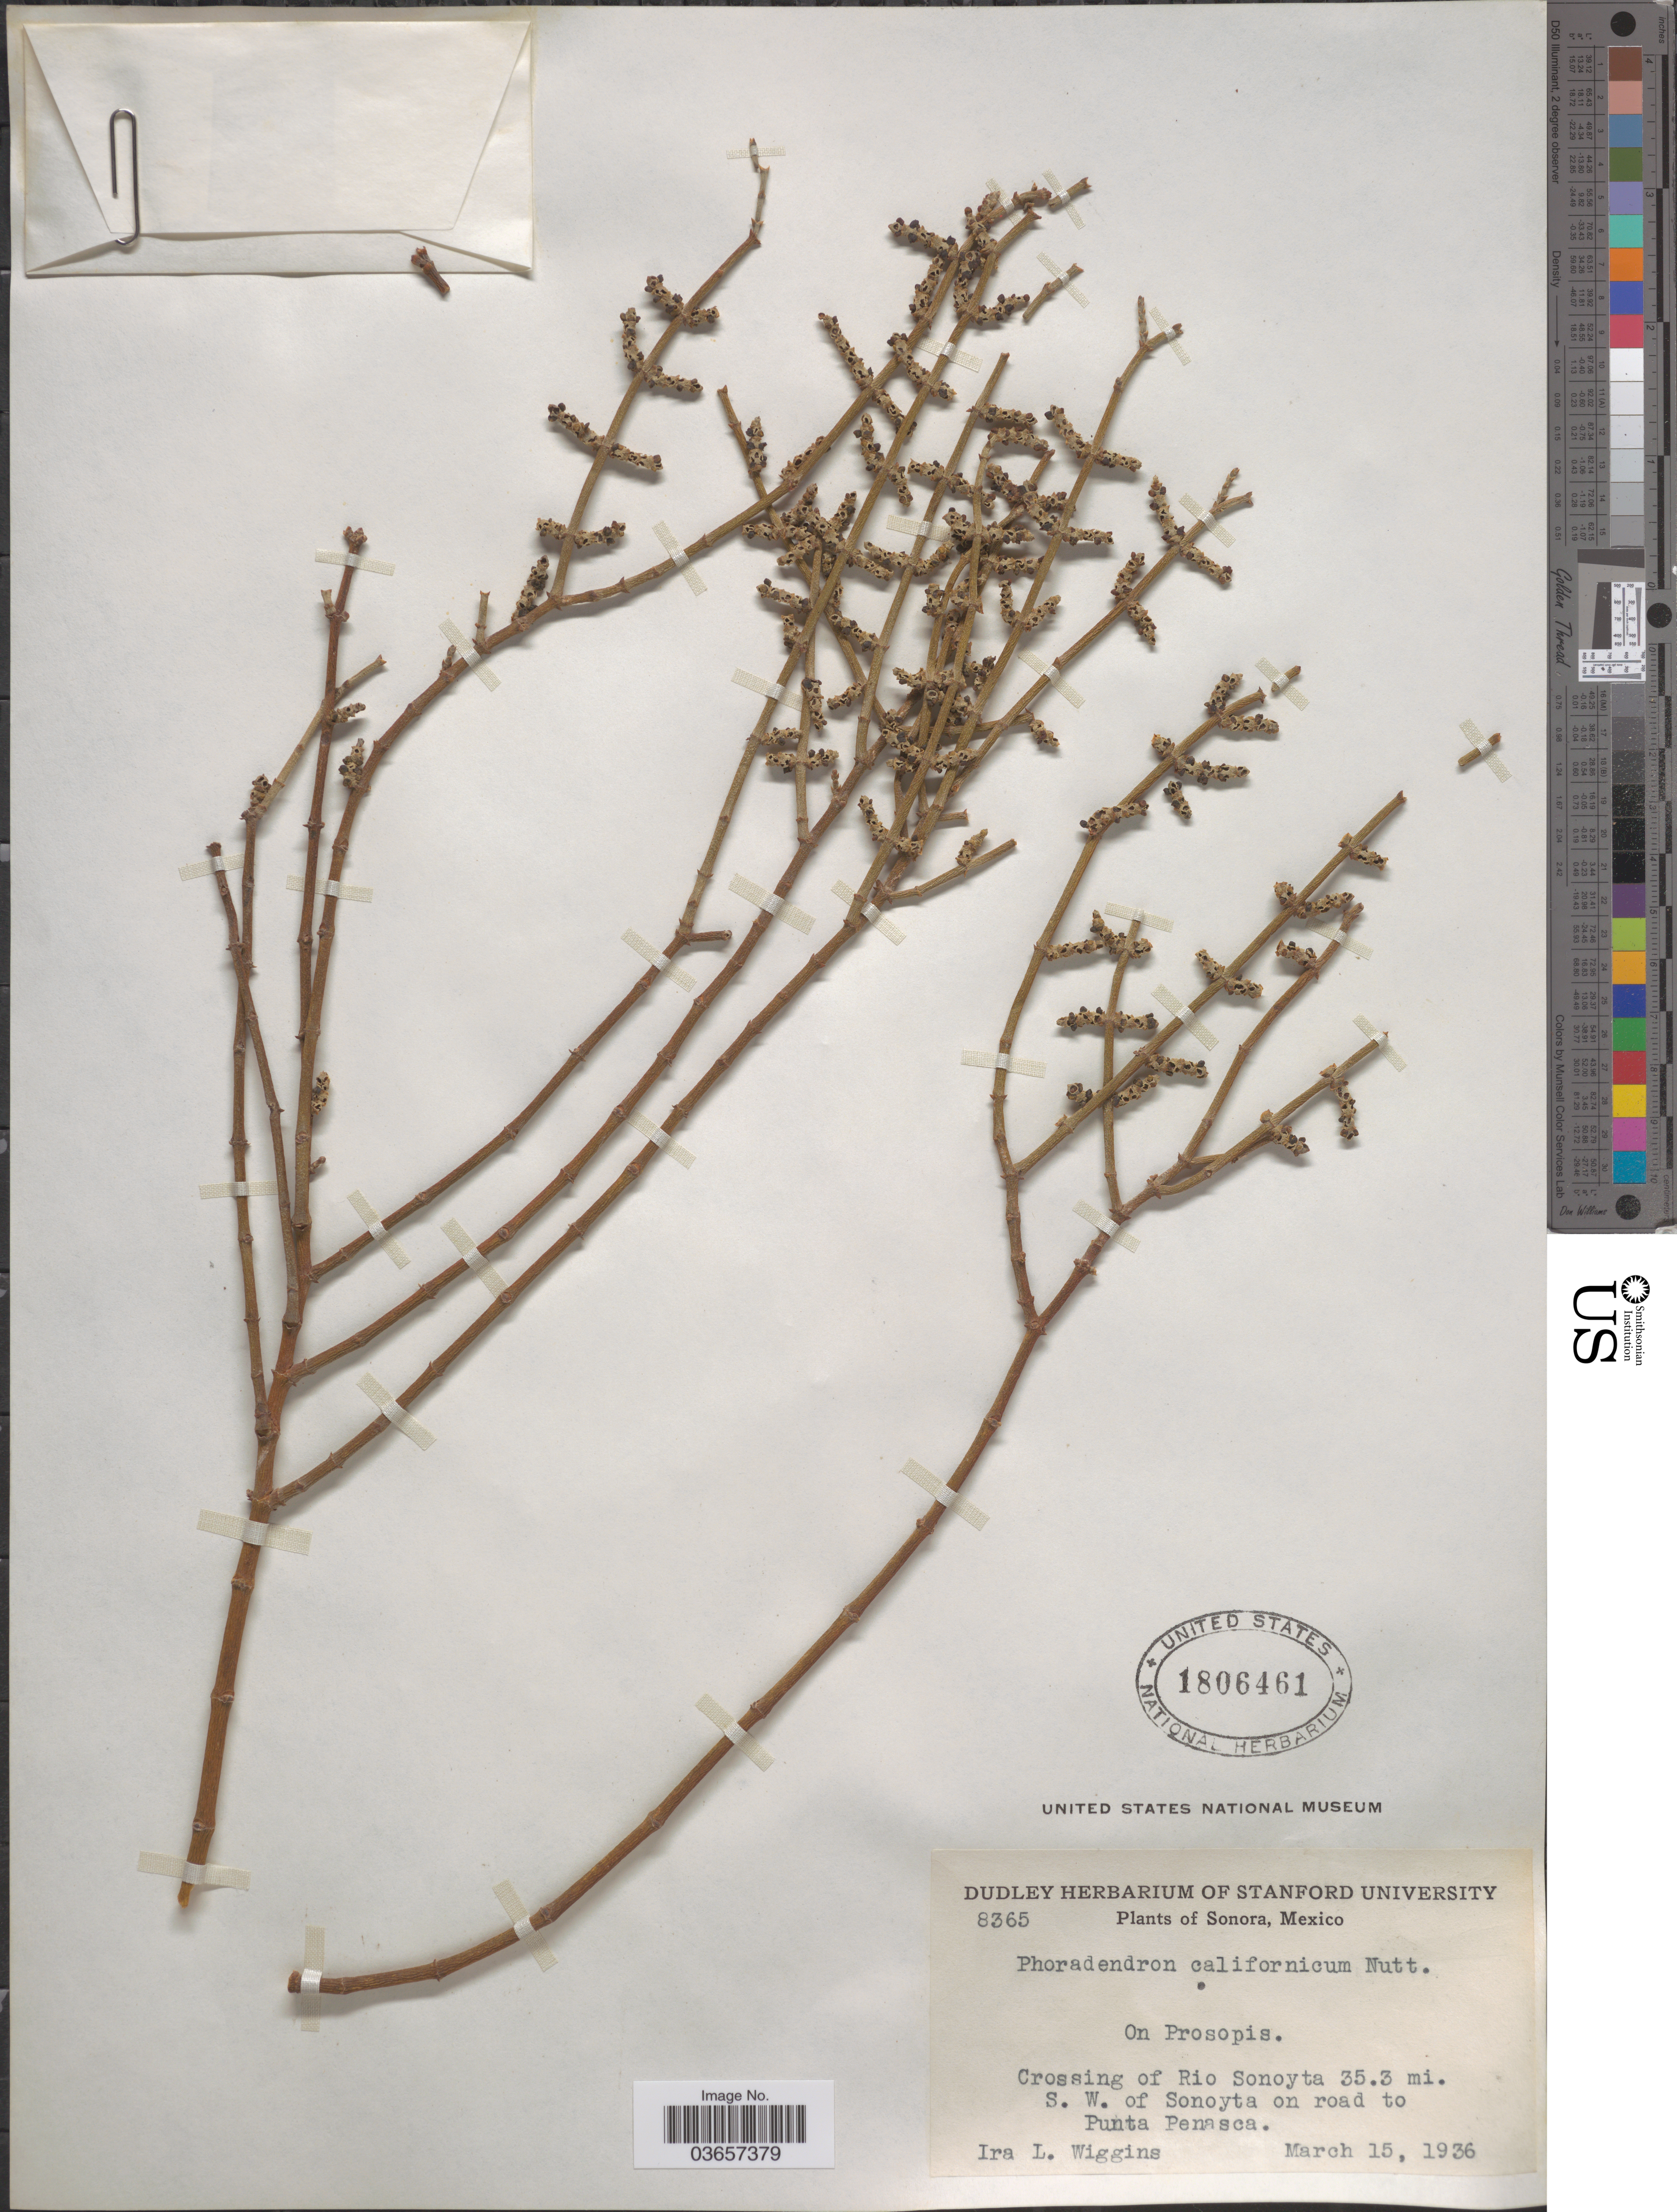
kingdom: Plantae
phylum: Tracheophyta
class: Magnoliopsida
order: Santalales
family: Viscaceae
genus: Phoradendron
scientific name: Phoradendron californicum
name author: Nutt.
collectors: I. L. Wiggins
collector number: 8365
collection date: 1936-03-15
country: Mexico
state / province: Sonora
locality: Crossing of Rio Sonoyta 35.3 mi. S. W. of Sonoyta on road to Punta Penasca.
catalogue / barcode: US 1806461